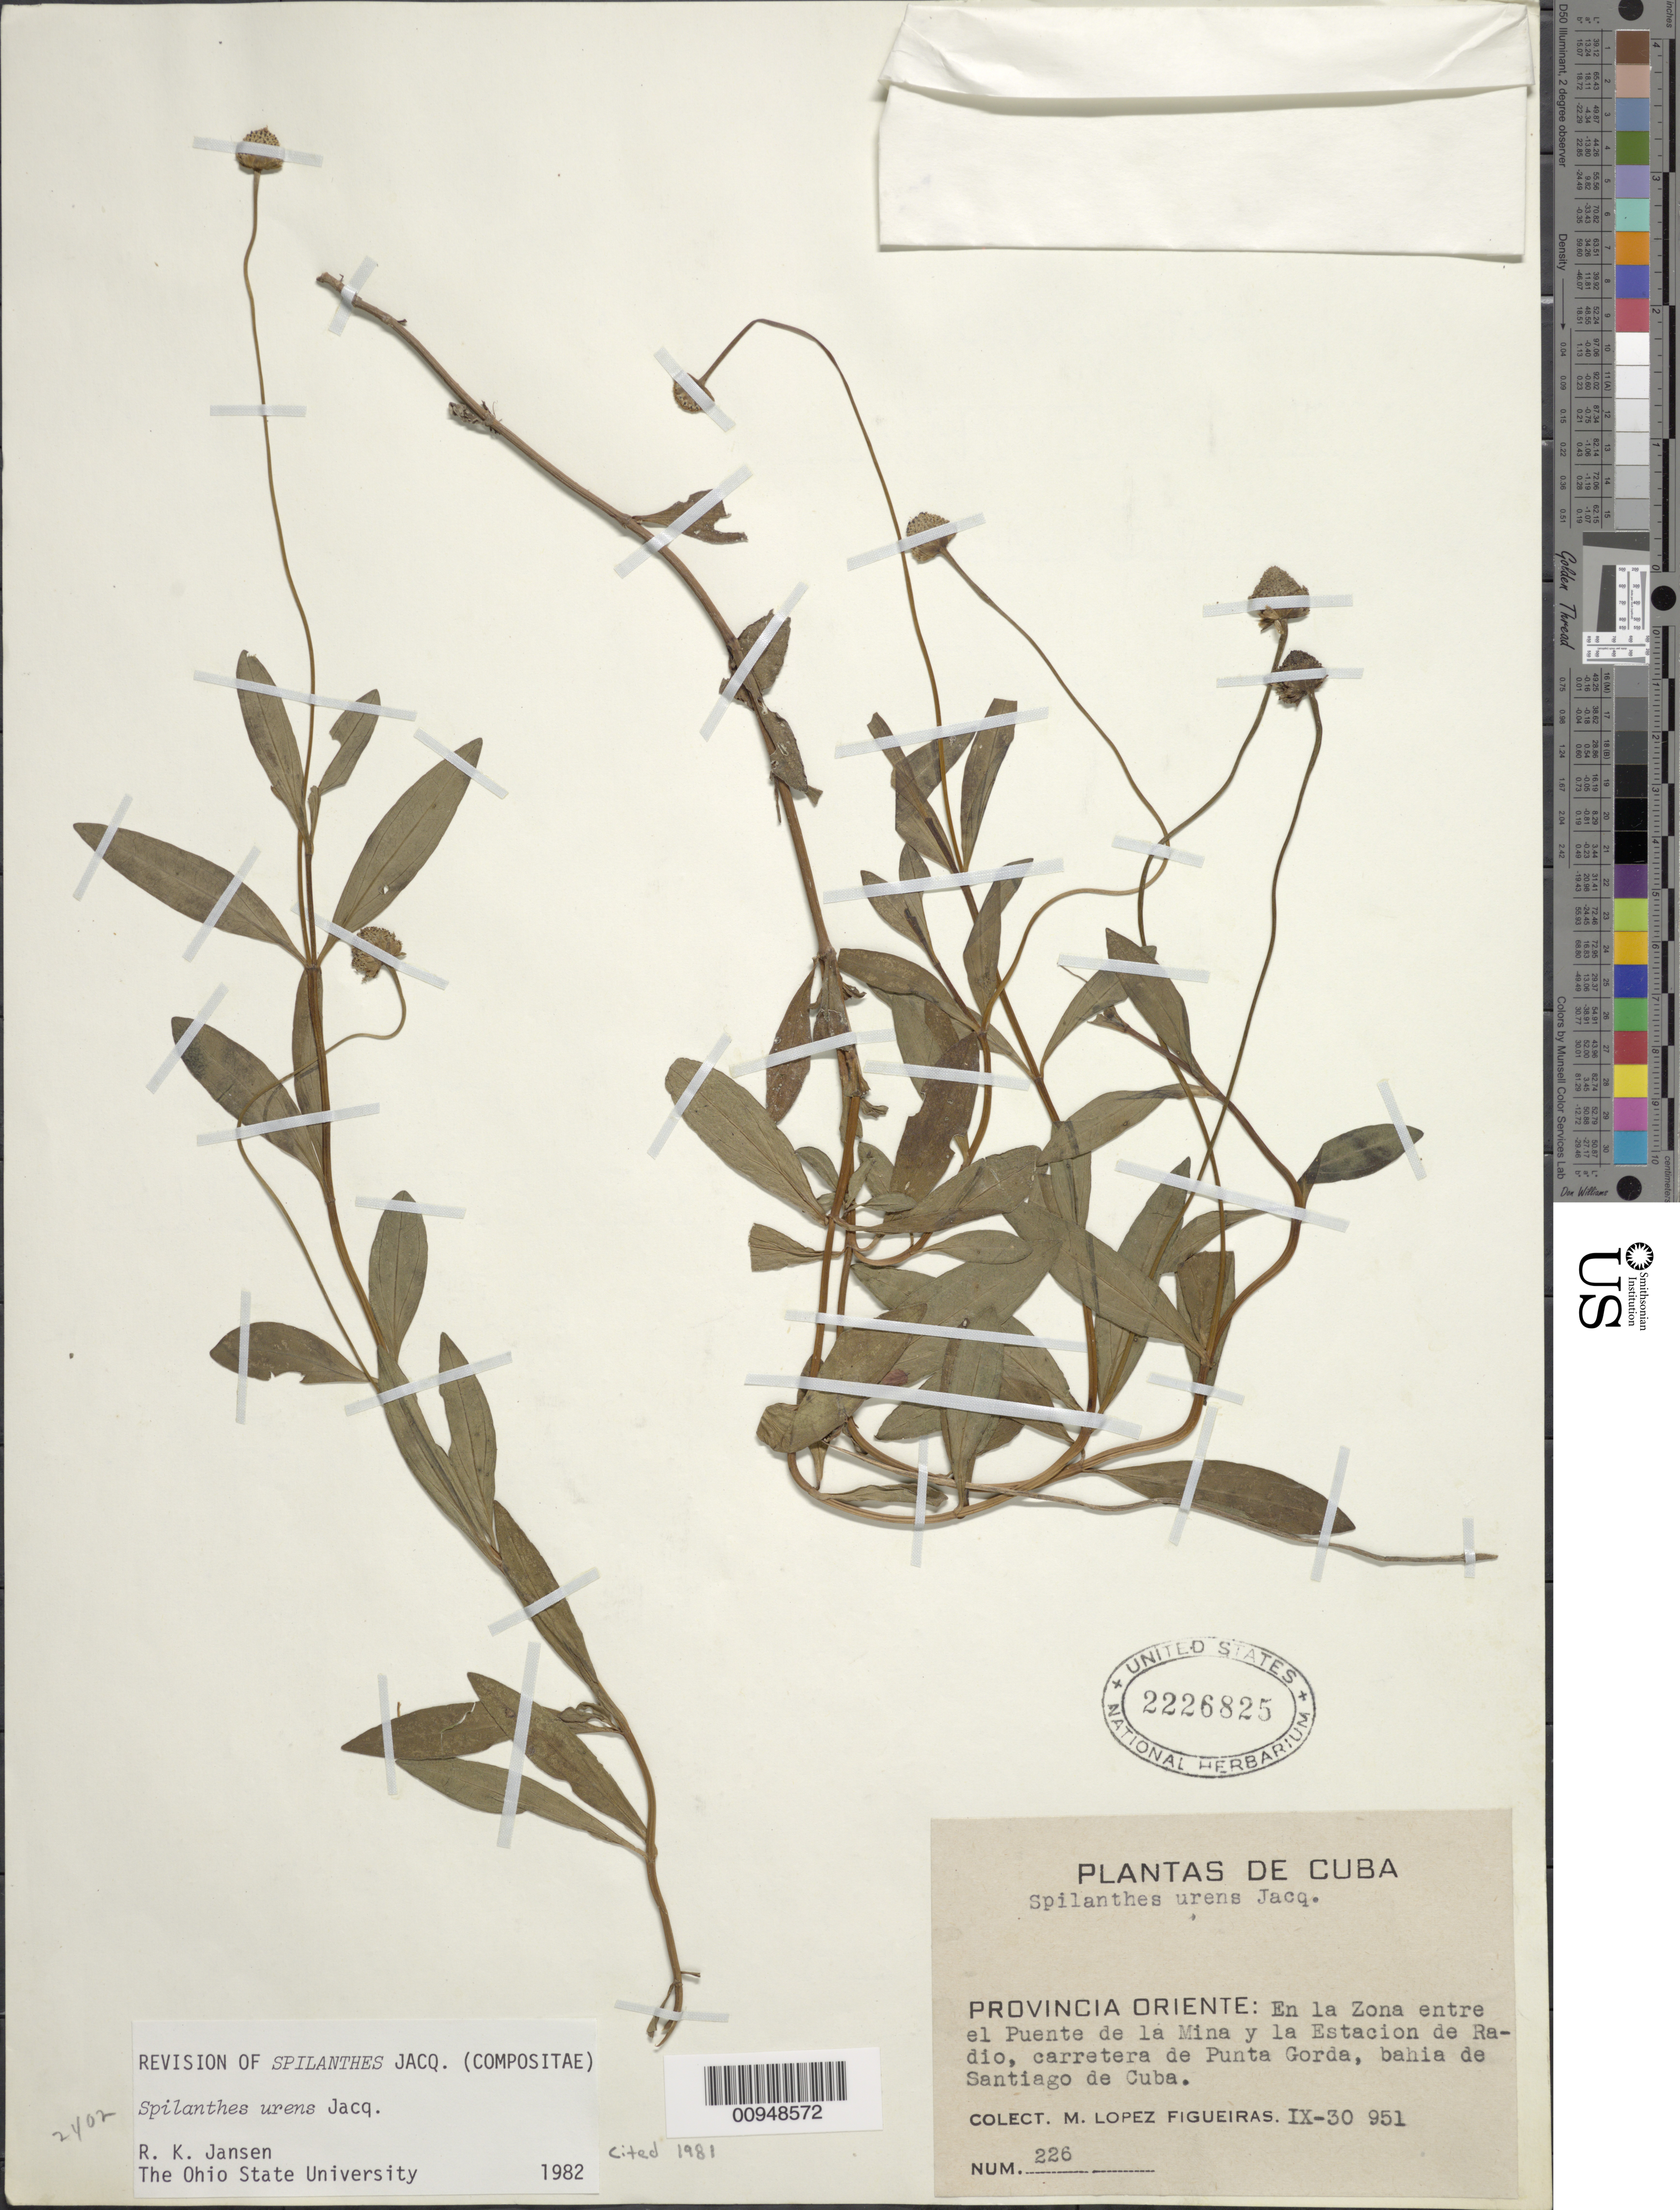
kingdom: Plantae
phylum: Tracheophyta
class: Magnoliopsida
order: Asterales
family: Asteraceae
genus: Spilanthes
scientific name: Spilanthes urens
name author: Jacq.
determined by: Jansen, R. K.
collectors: M. López Figueiras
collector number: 226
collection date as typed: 30 Sep 1951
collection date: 1951-09-30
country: Cuba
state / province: Santiago de Cuba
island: Cuba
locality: En la zona entre el Puente de la Mina y la Estacion de Radio, carretera de Punta Gorda, bahia de Santiago de Cuba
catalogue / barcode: US 2226825